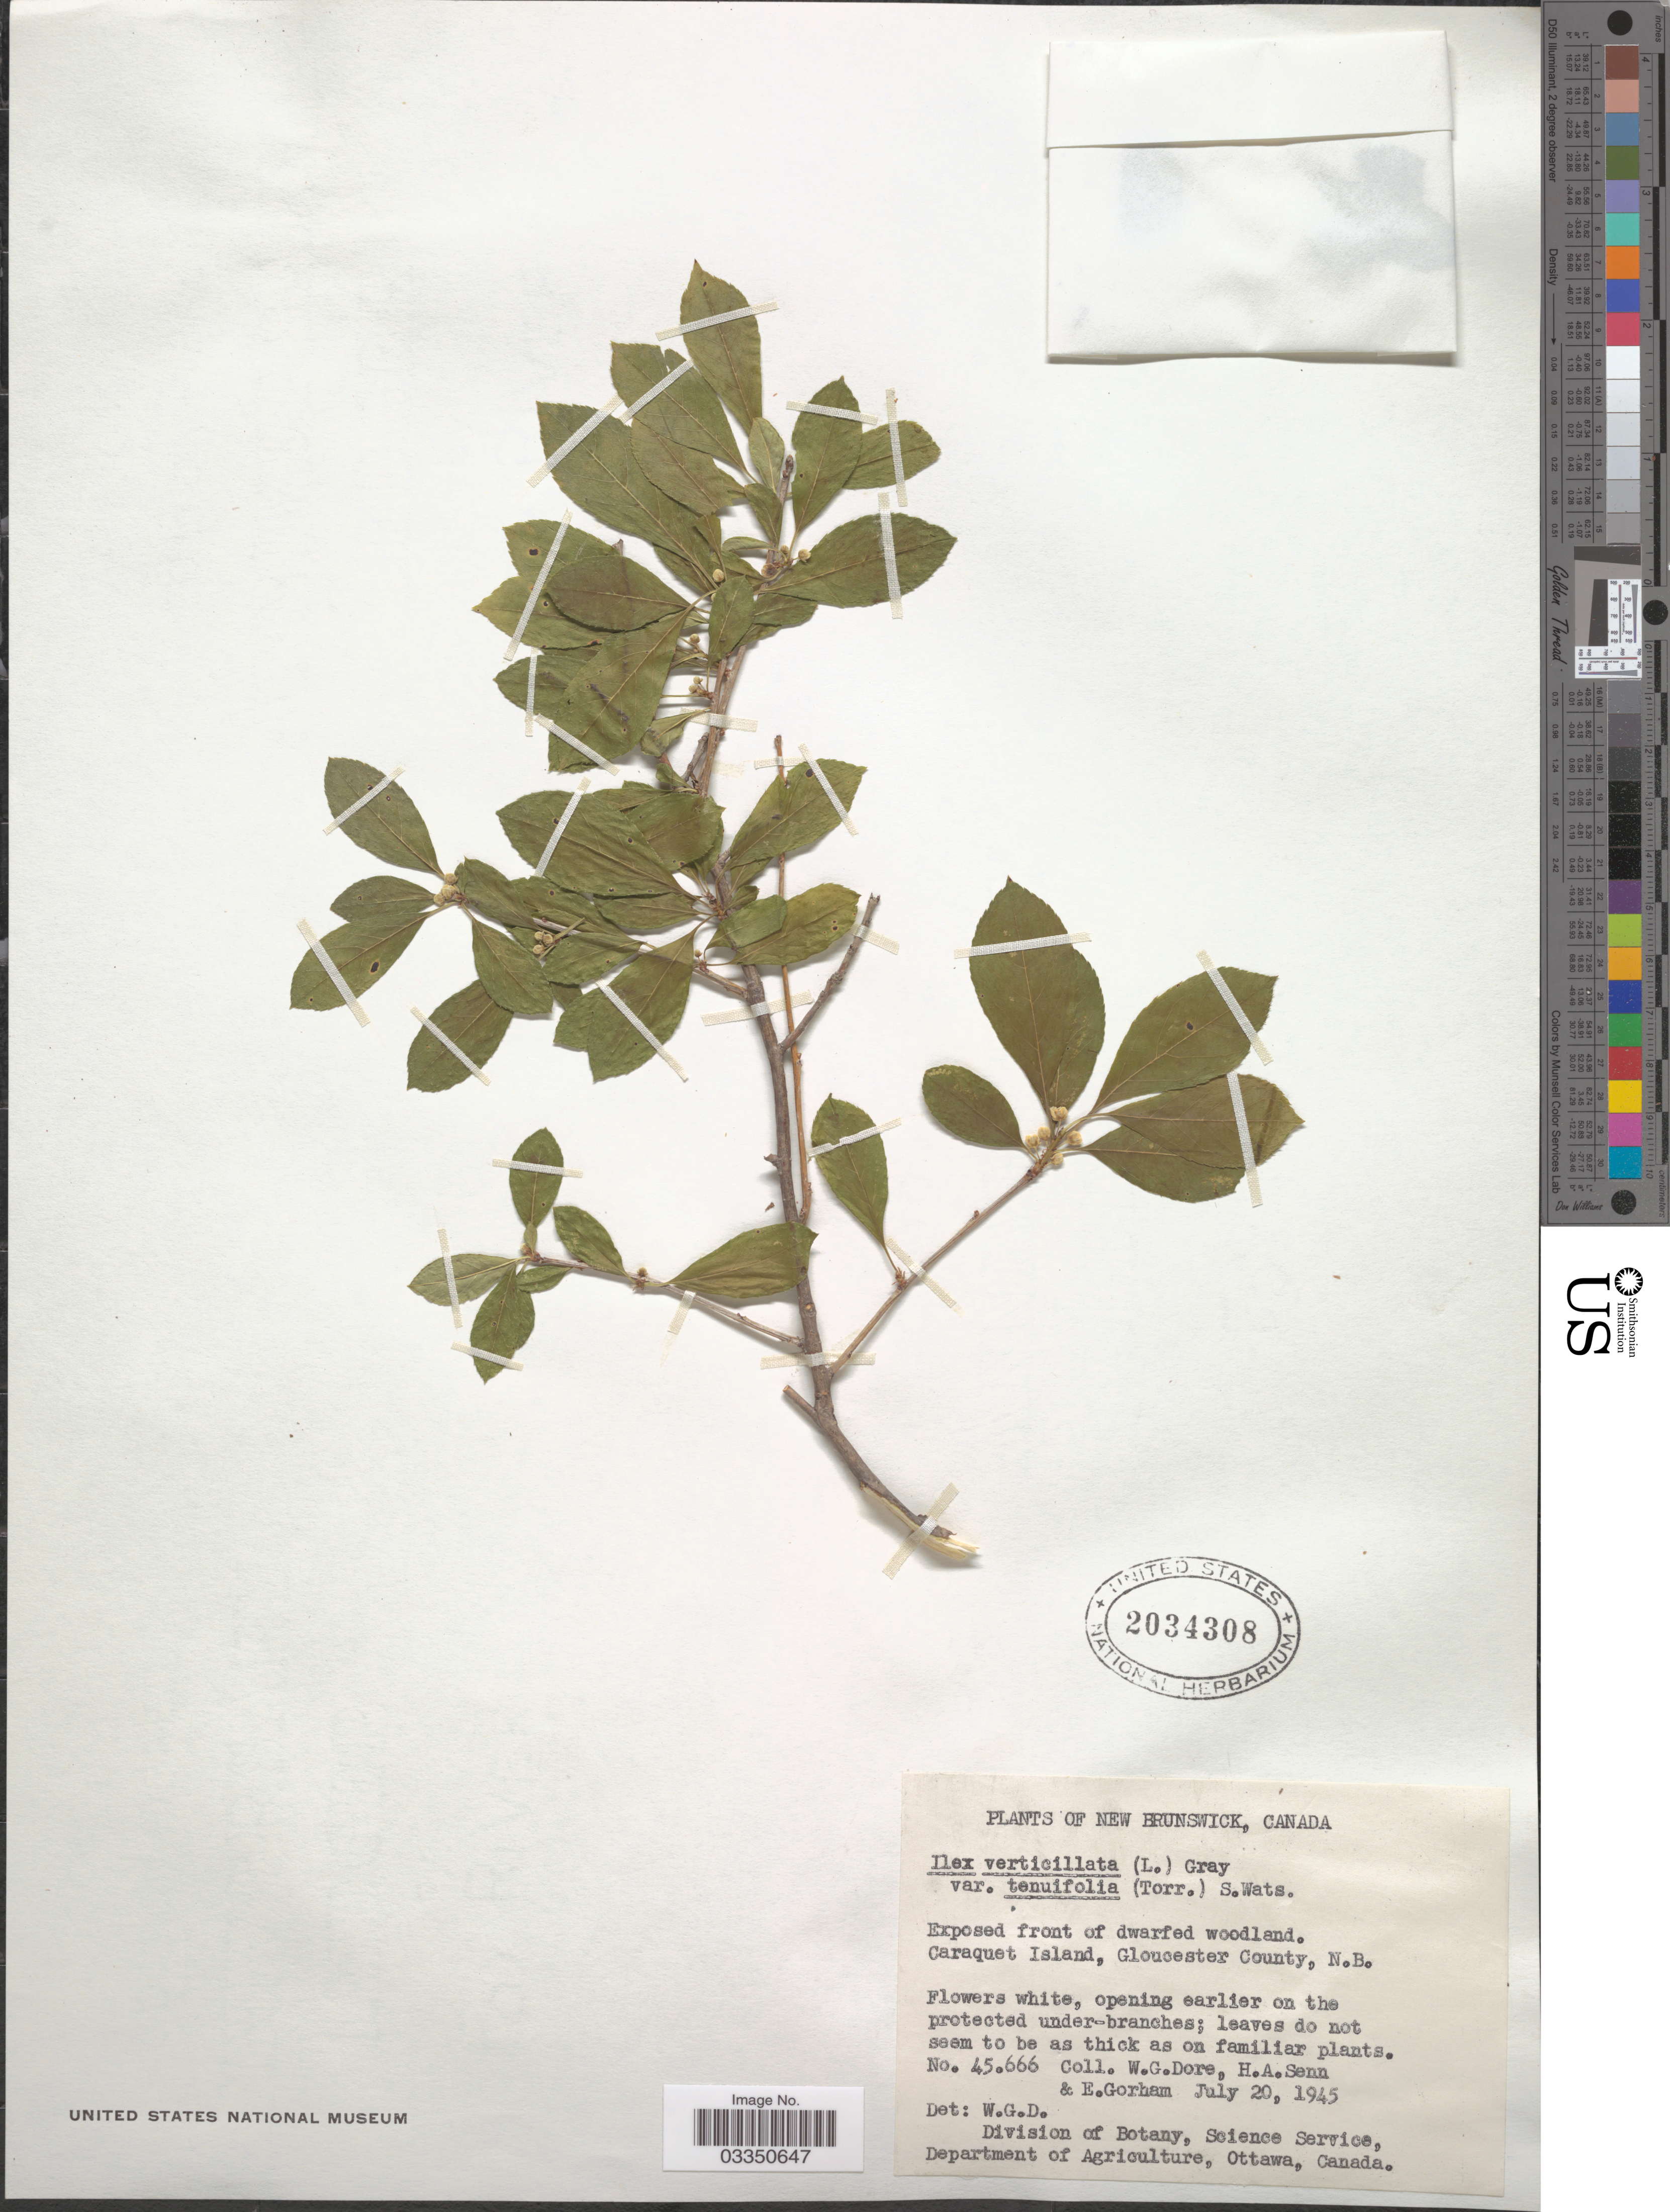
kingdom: Plantae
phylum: Tracheophyta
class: Magnoliopsida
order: Aquifoliales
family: Aquifoliaceae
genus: Ilex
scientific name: Ilex verticillata var. tenuifolia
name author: (Torr.) S. Watson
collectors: W. Dore, H. Senn & E. Gorham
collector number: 45666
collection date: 1945-07-20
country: Canada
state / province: New Brunswick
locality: Caraquet Island, Gloucester County.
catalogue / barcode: US 2034308